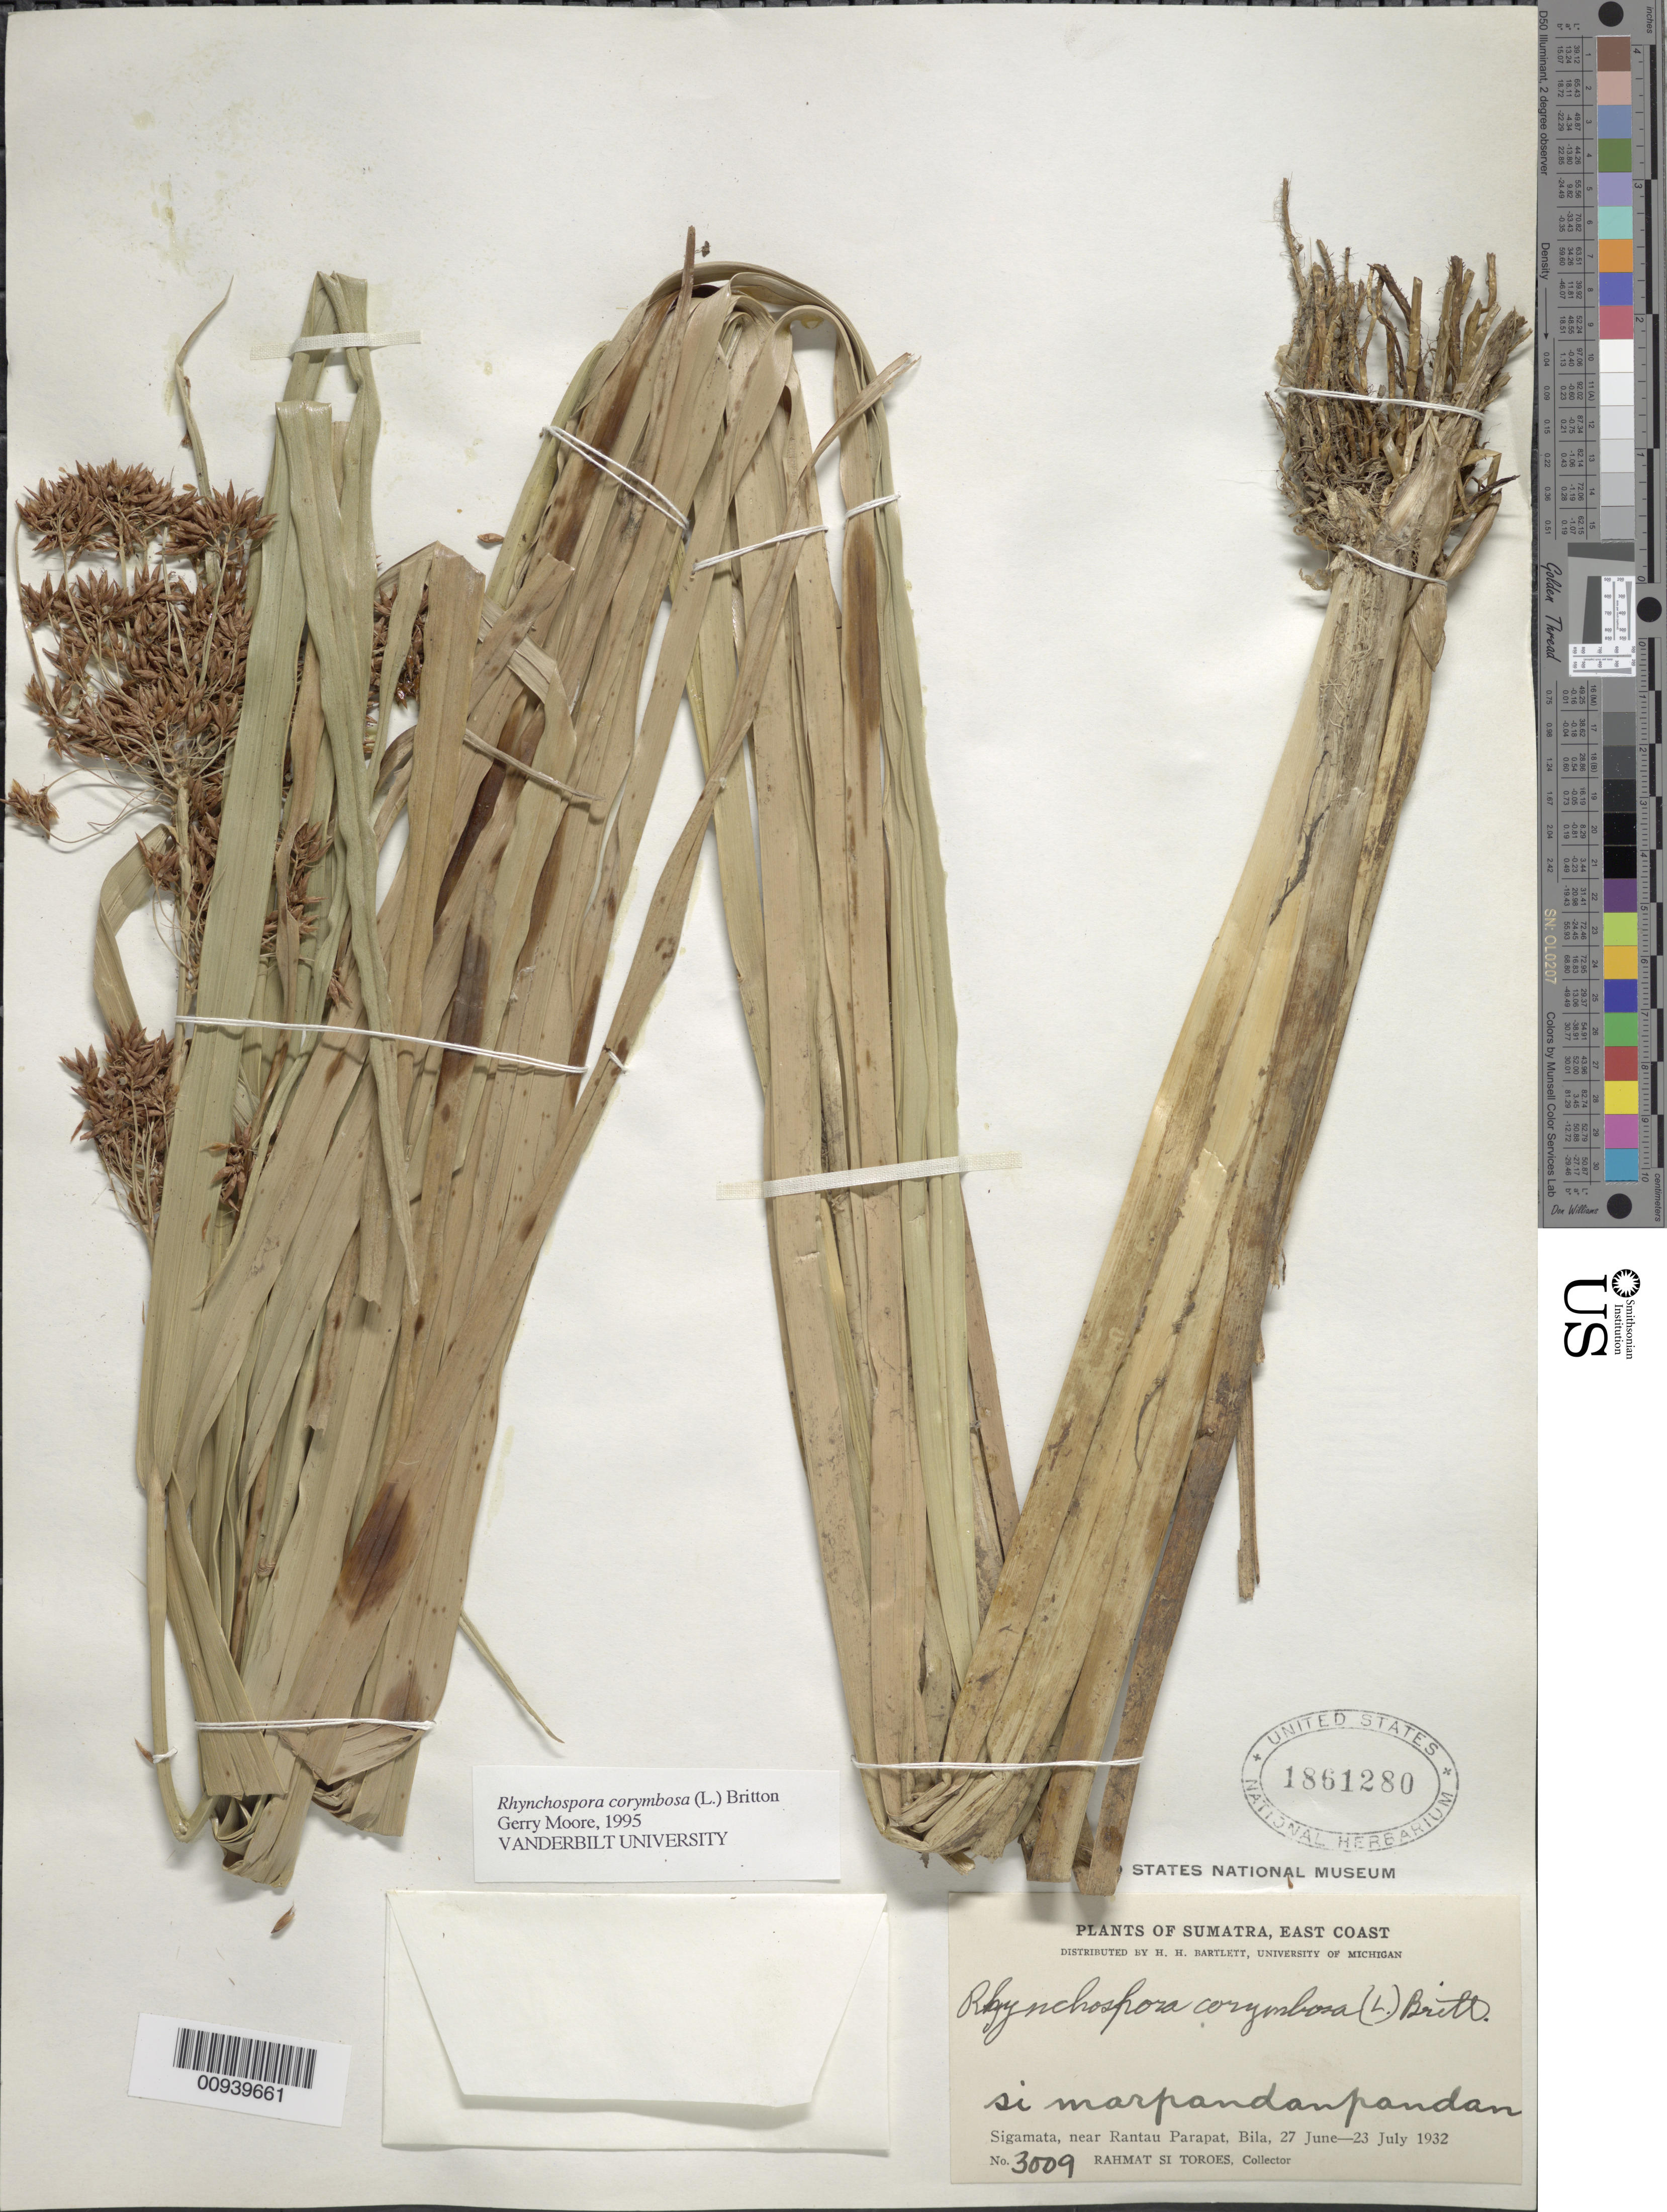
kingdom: Plantae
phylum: Tracheophyta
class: Liliopsida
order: Poales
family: Cyperaceae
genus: Rhynchospora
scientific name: Rhynchospora corymbosa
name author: (L.) Britton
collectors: Rahmat Si Boeea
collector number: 3009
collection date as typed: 27 Jun 1932 to 23 Jul 1932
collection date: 1932-06-27/1932-07-23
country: Indonesia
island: Sumatra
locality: Sigamata, near Rantau parapat, Bila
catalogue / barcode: US 1861280